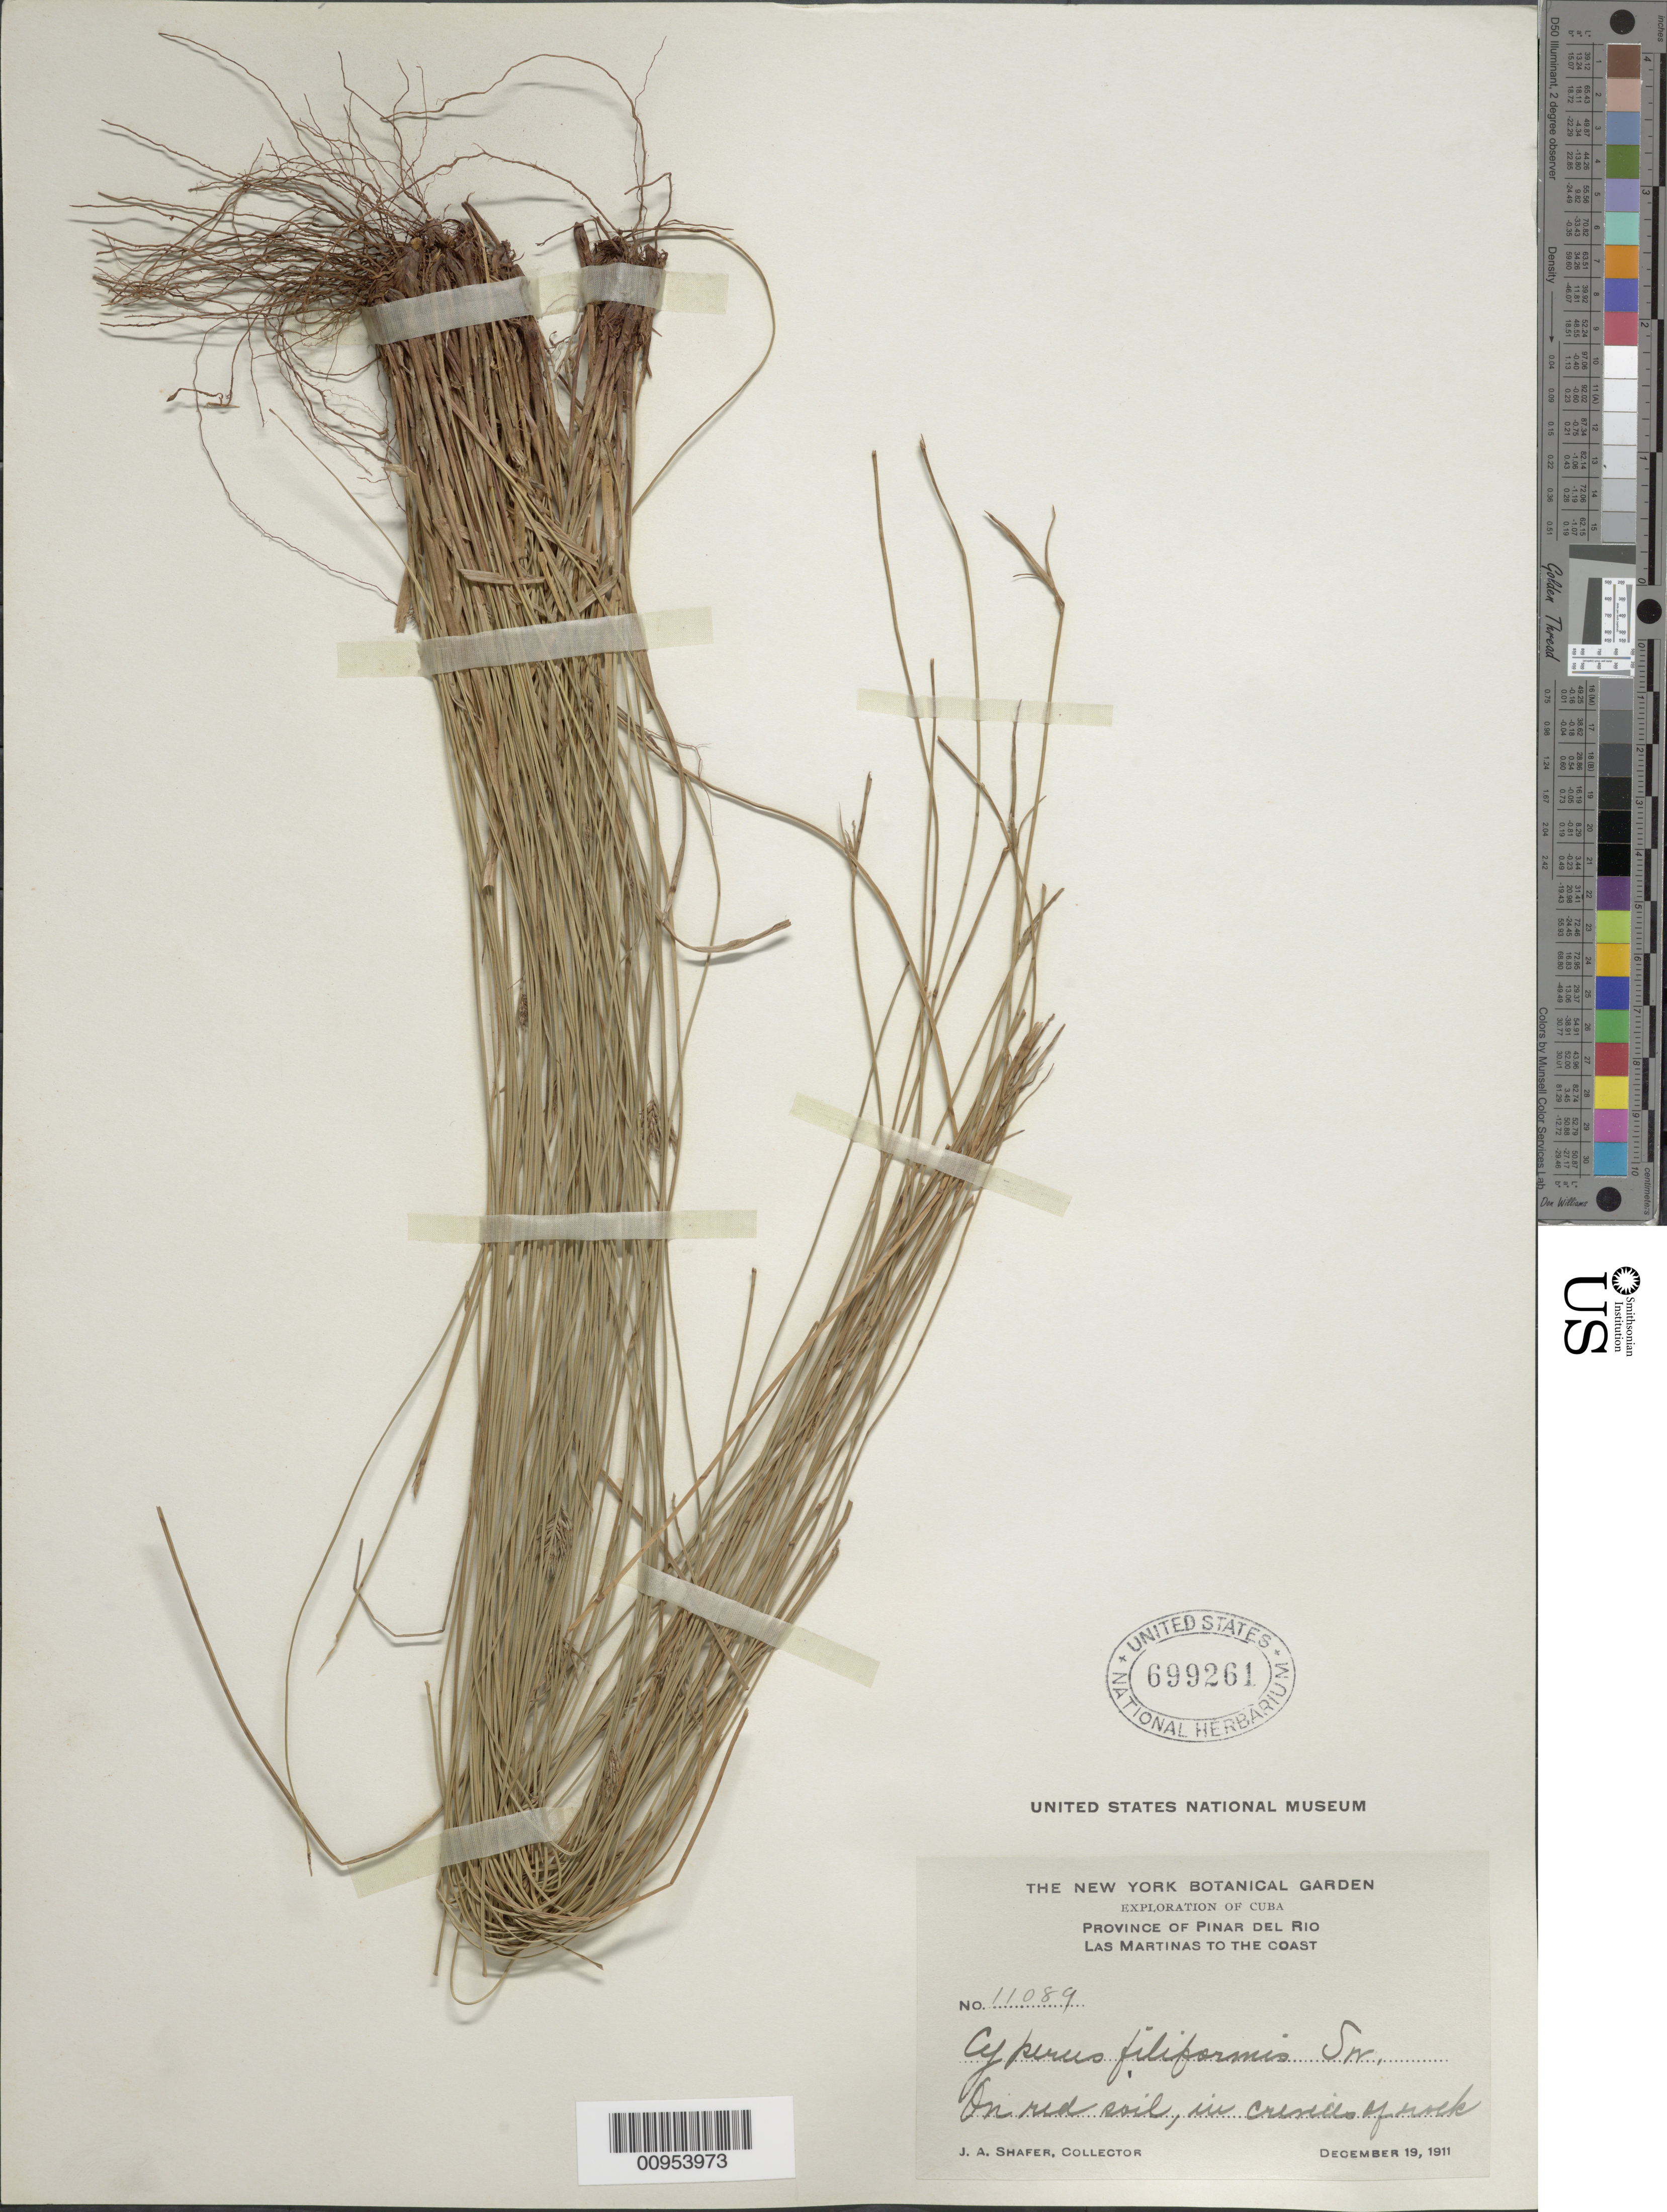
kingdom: Plantae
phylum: Tracheophyta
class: Liliopsida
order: Poales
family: Cyperaceae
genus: Cyperus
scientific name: Cyperus filiformis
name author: Sw.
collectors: J. A. Shafer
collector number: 11089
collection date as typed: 19 Dec 1911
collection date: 1911-12-19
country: Cuba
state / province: Pinar del Rio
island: Cuba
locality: Las Martinas to the coast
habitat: On red soil, in crevices of rock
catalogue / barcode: US 699261